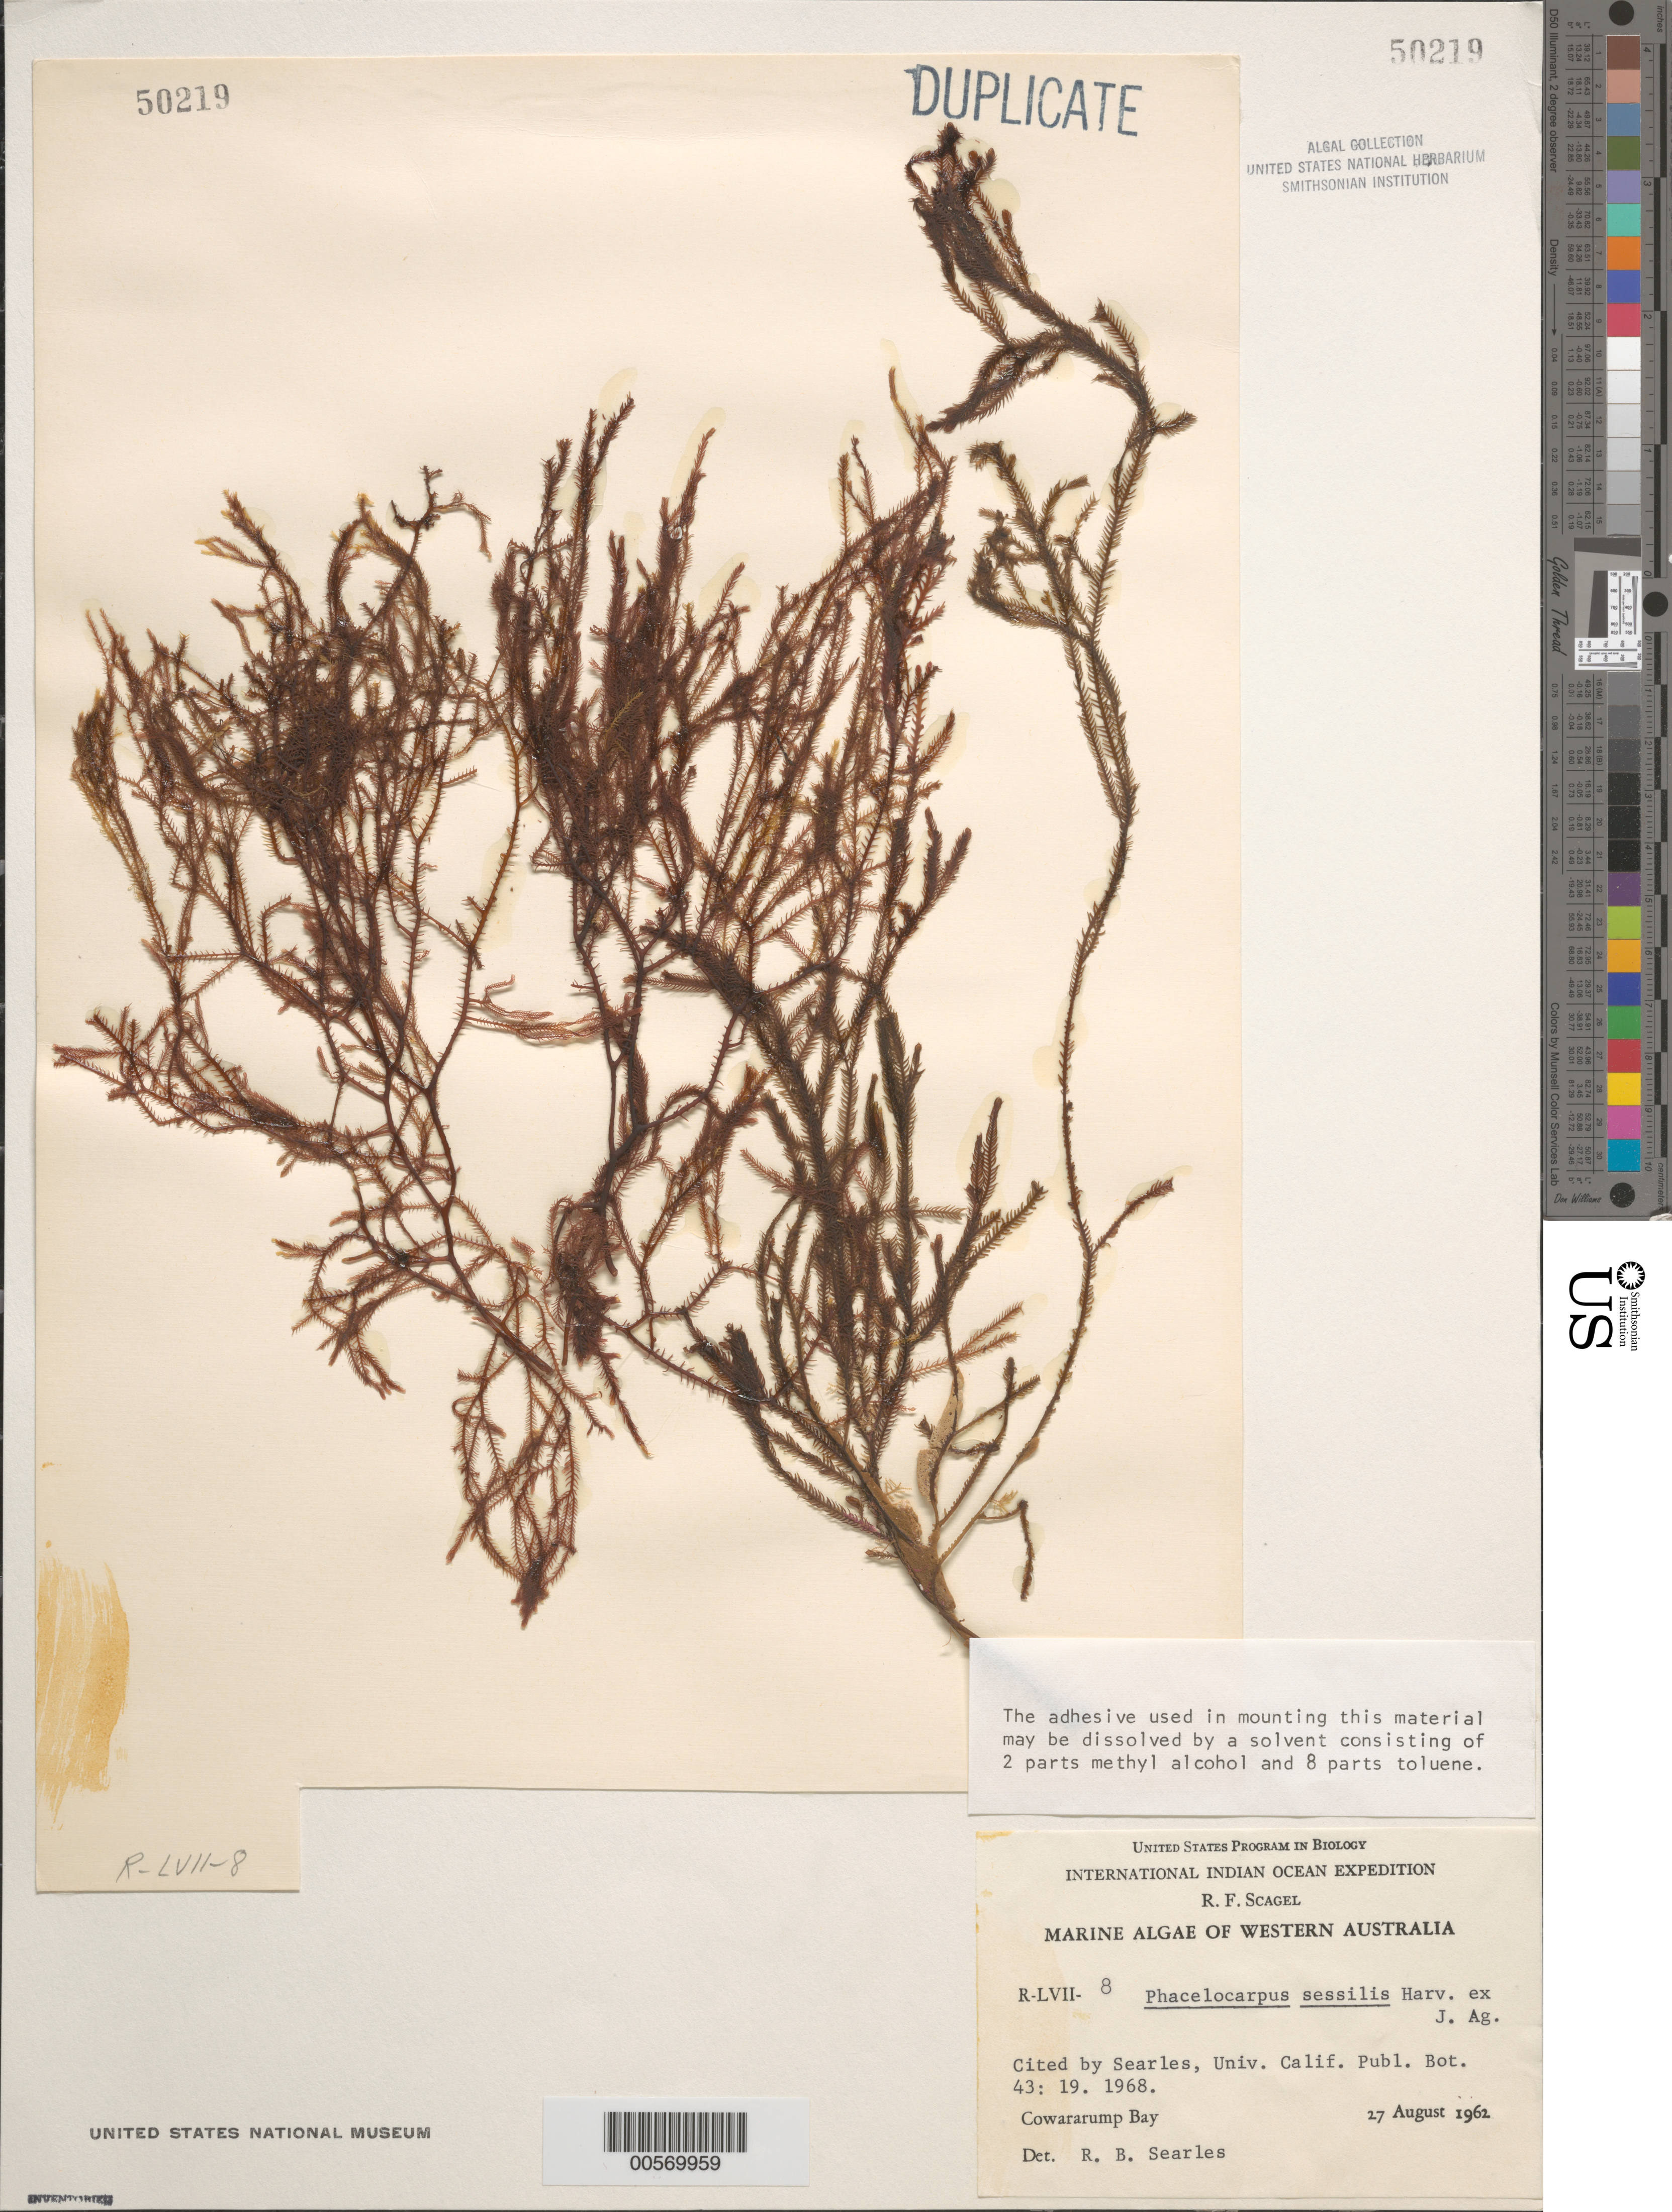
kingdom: Plantae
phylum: Rhodophyta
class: Florideophyceae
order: Gigartinales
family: Phacelocarpaceae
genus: Phacelocarpus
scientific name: Phacelocarpus sessilis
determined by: Searles, R. B.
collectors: R. F. Scagel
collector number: R-LVII-8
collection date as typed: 27 Aug 1962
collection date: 1962-08-27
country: Australia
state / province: Western Australia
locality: Cowararump Bay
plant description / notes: International Indian Ocean Expedition, 1962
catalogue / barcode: US 50219